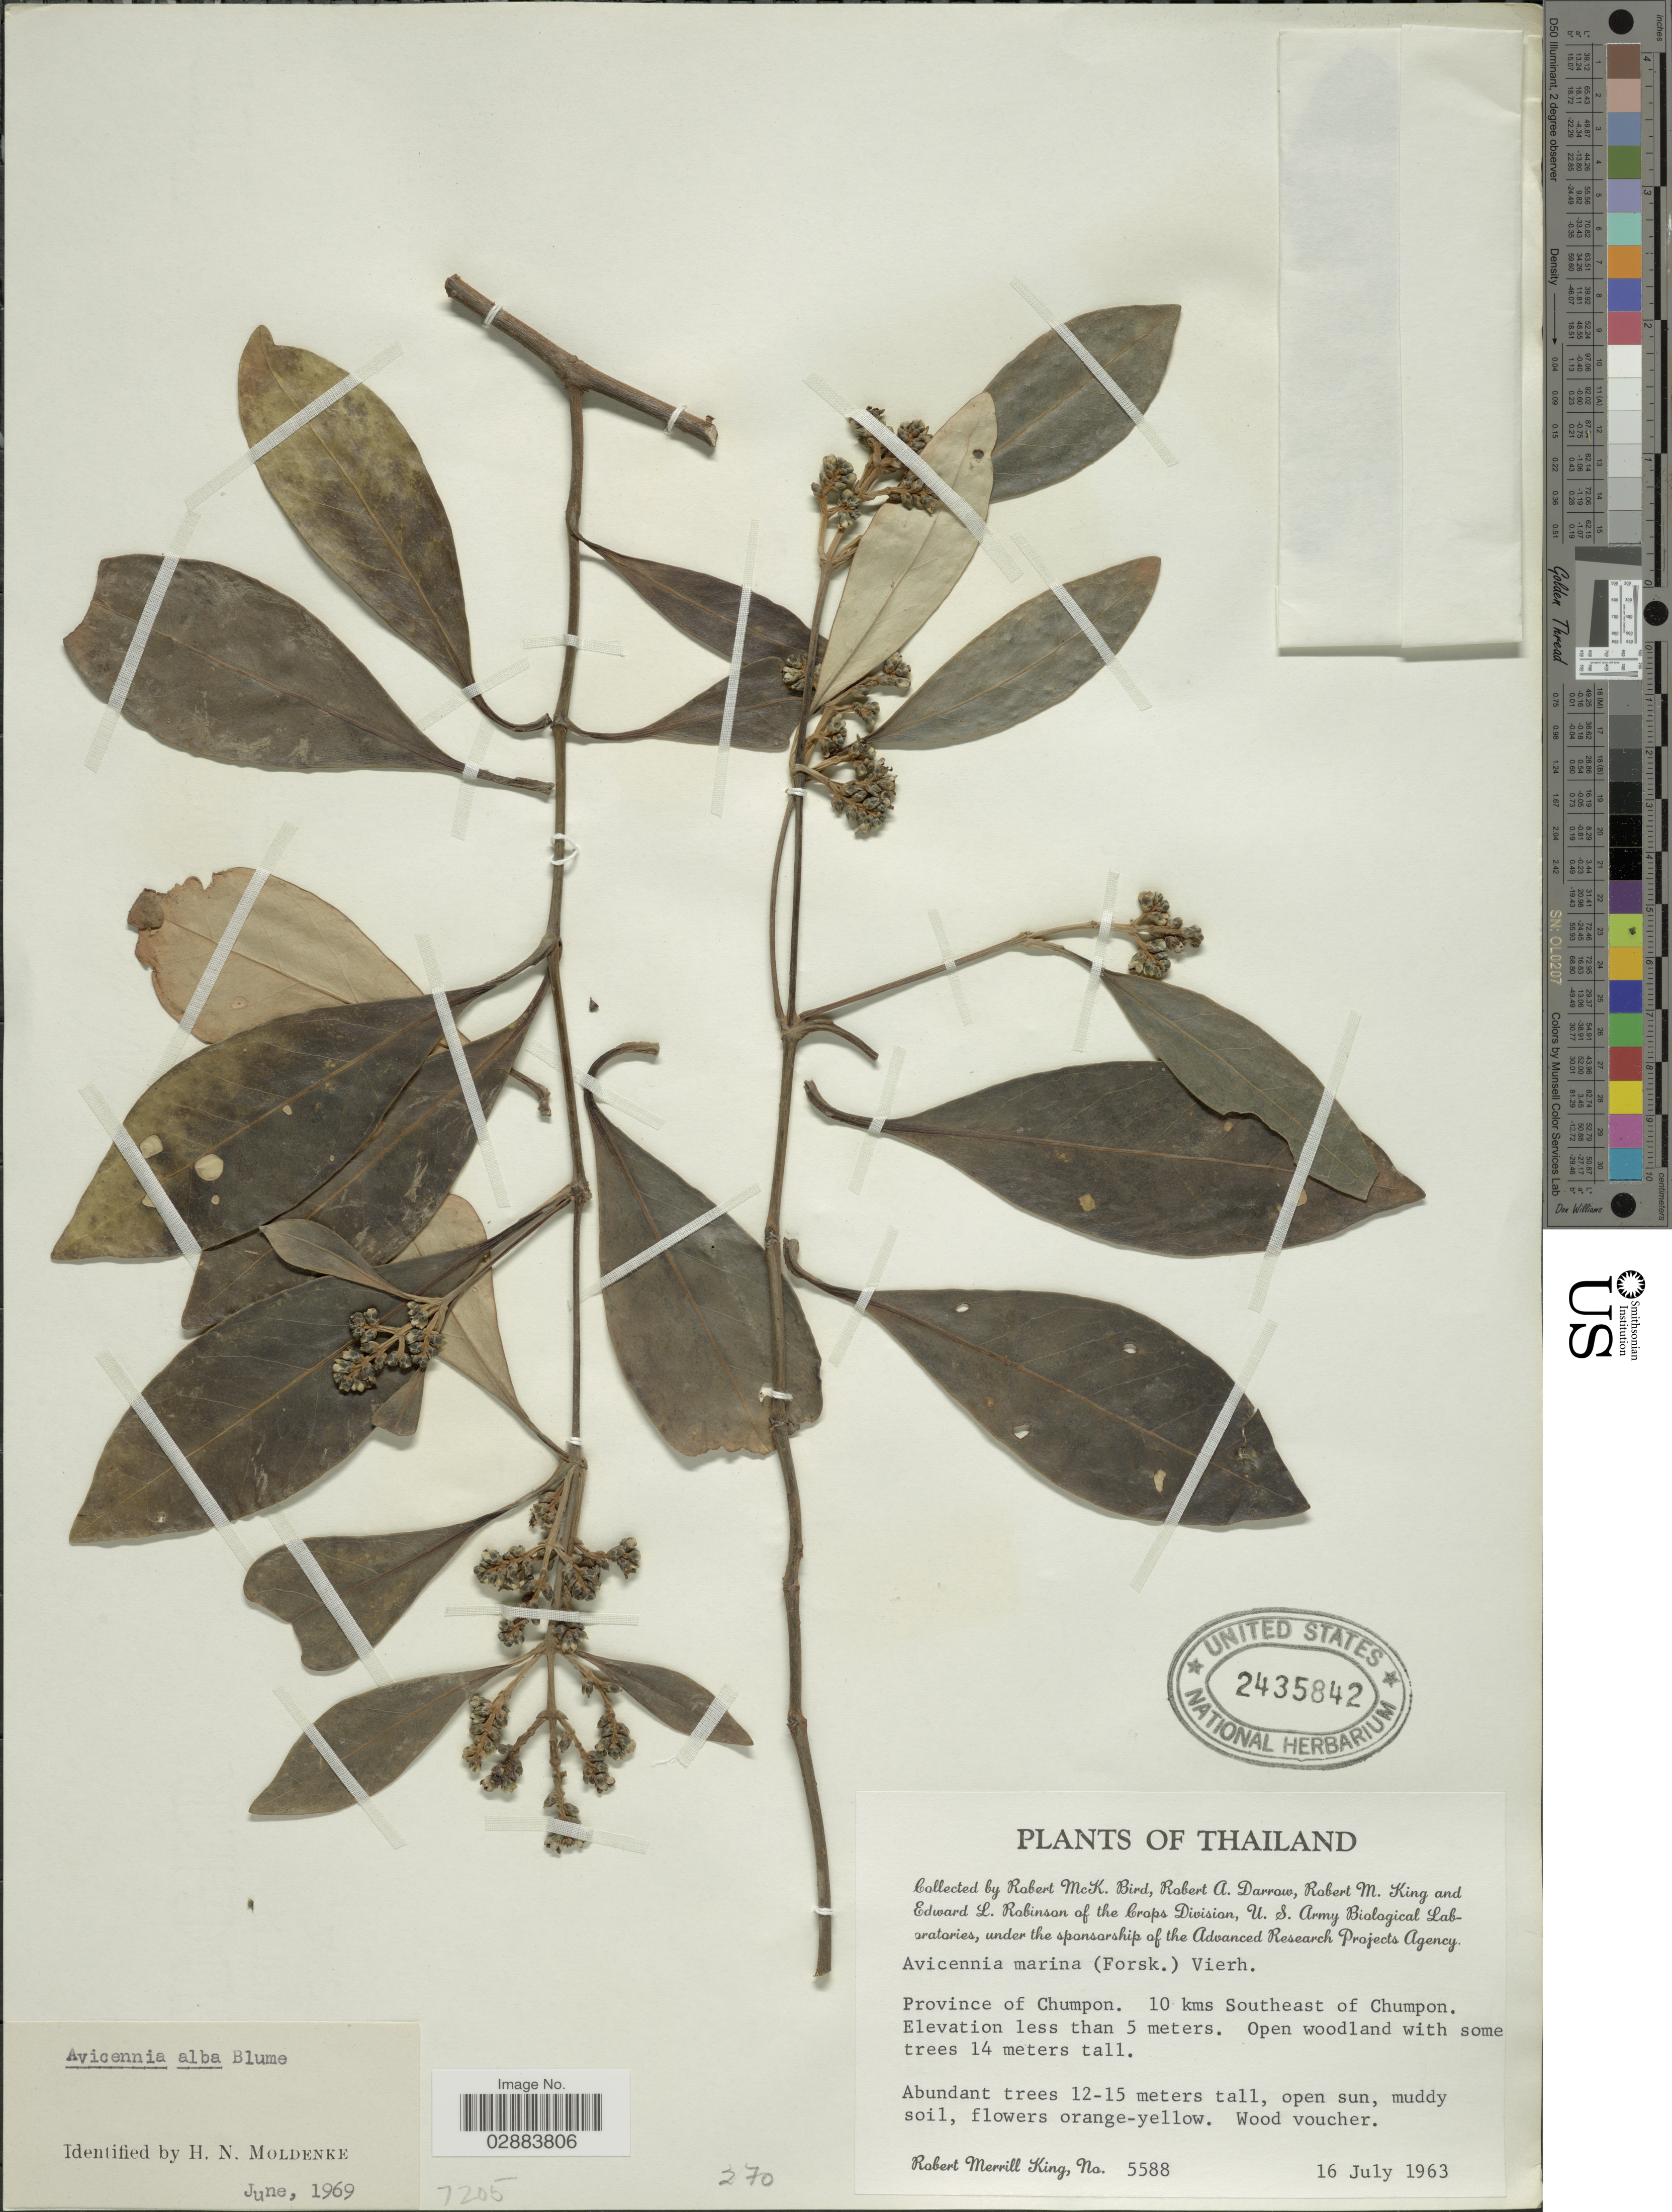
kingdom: Plantae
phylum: Tracheophyta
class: Magnoliopsida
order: Lamiales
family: Acanthaceae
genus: Avicennia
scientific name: Avicennia alba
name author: Blume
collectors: R. M. King, R. M. Bird, R. A. Darrow & E. L. Robinson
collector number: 5588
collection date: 1963-07-16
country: Thailand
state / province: Chumpon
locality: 10 kms Southeast of Chumpon.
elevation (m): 5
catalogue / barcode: US 2435842